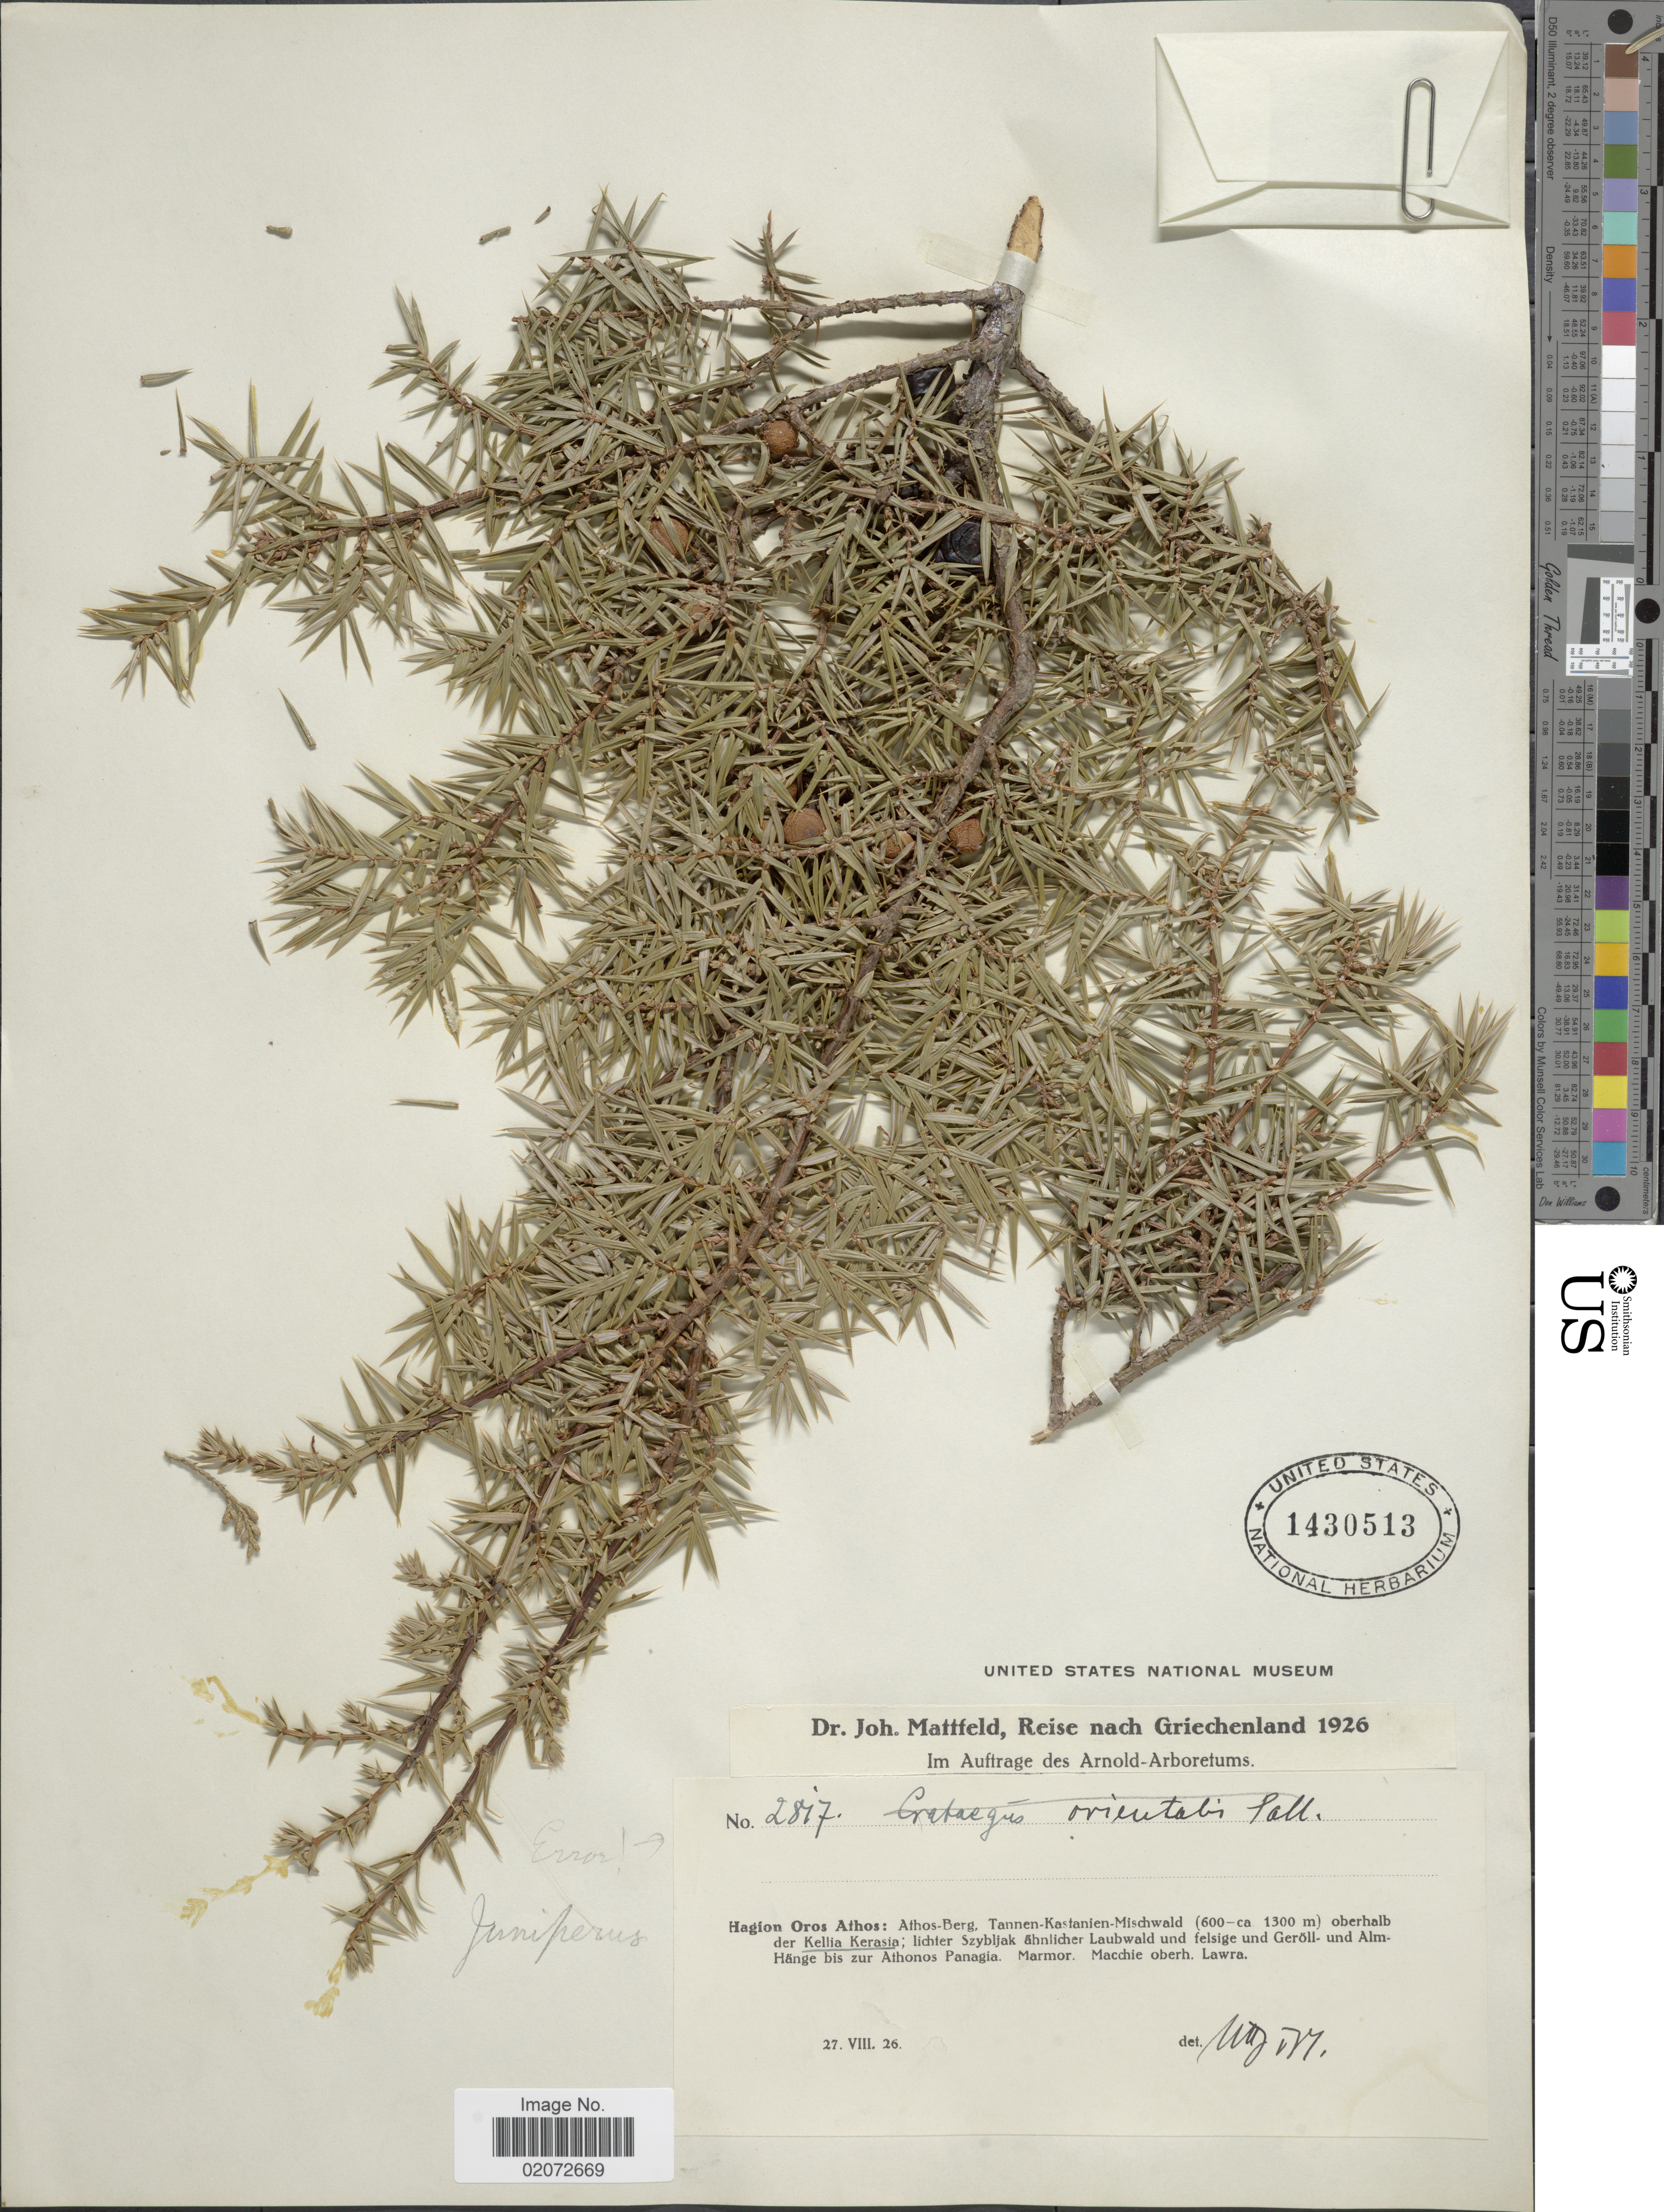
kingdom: Plantae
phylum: Tracheophyta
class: Pinopsida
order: Pinales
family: Cupressaceae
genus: Juniperus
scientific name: Juniperus sp.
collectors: J. Mattfeld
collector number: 2817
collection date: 1926-08-27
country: Greece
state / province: Mount Athoa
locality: Hagion Oros Athos: oberhalb der Kellia Kerasia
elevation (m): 600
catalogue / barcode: US 1430513